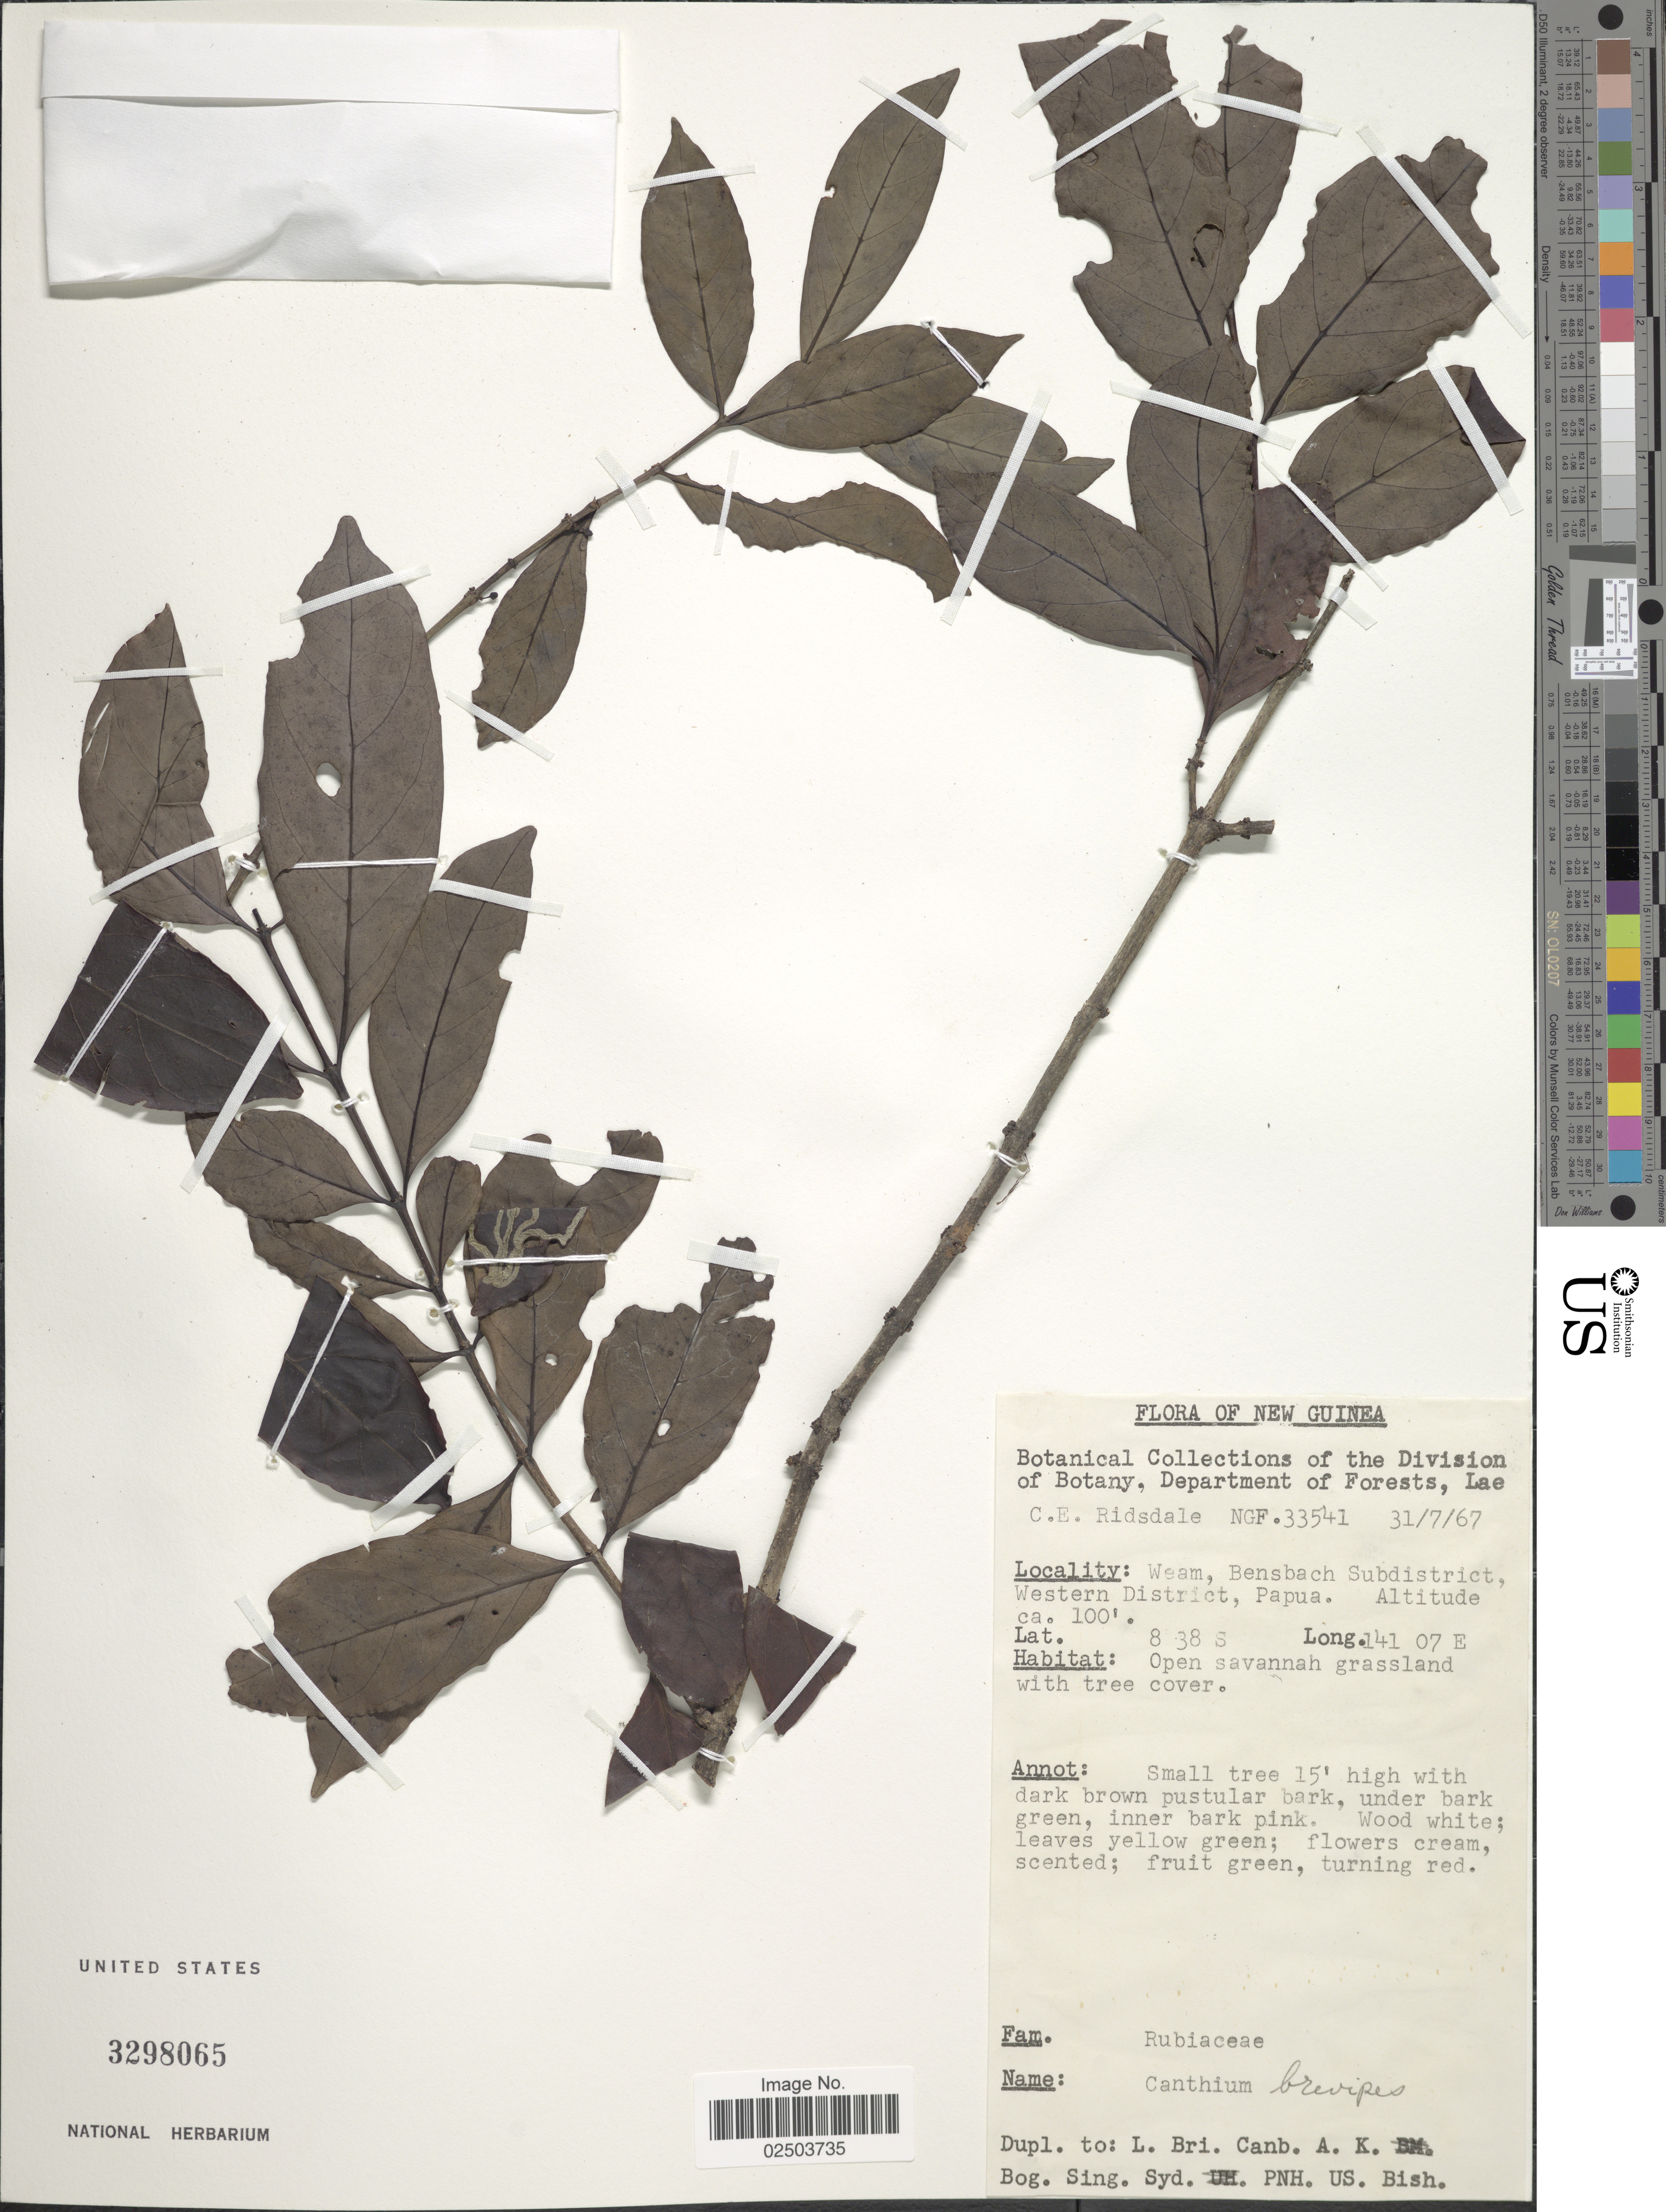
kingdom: Plantae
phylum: Tracheophyta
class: Magnoliopsida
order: Gentianales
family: Rubiaceae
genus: Cyclophyllum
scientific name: Cyclophyllum brevipes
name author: (Merr. & L.M. Perry) S. T. Reynolds & R.J.F. Hend.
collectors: C. E. Ridsdale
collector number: NGF33541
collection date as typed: Transcribed d/m/y: 31/7/67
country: Papua New Guinea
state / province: Manus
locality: New Guinea. Weam, Bensbach Subdistrict, Western District, Papua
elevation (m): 30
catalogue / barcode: US 3298065